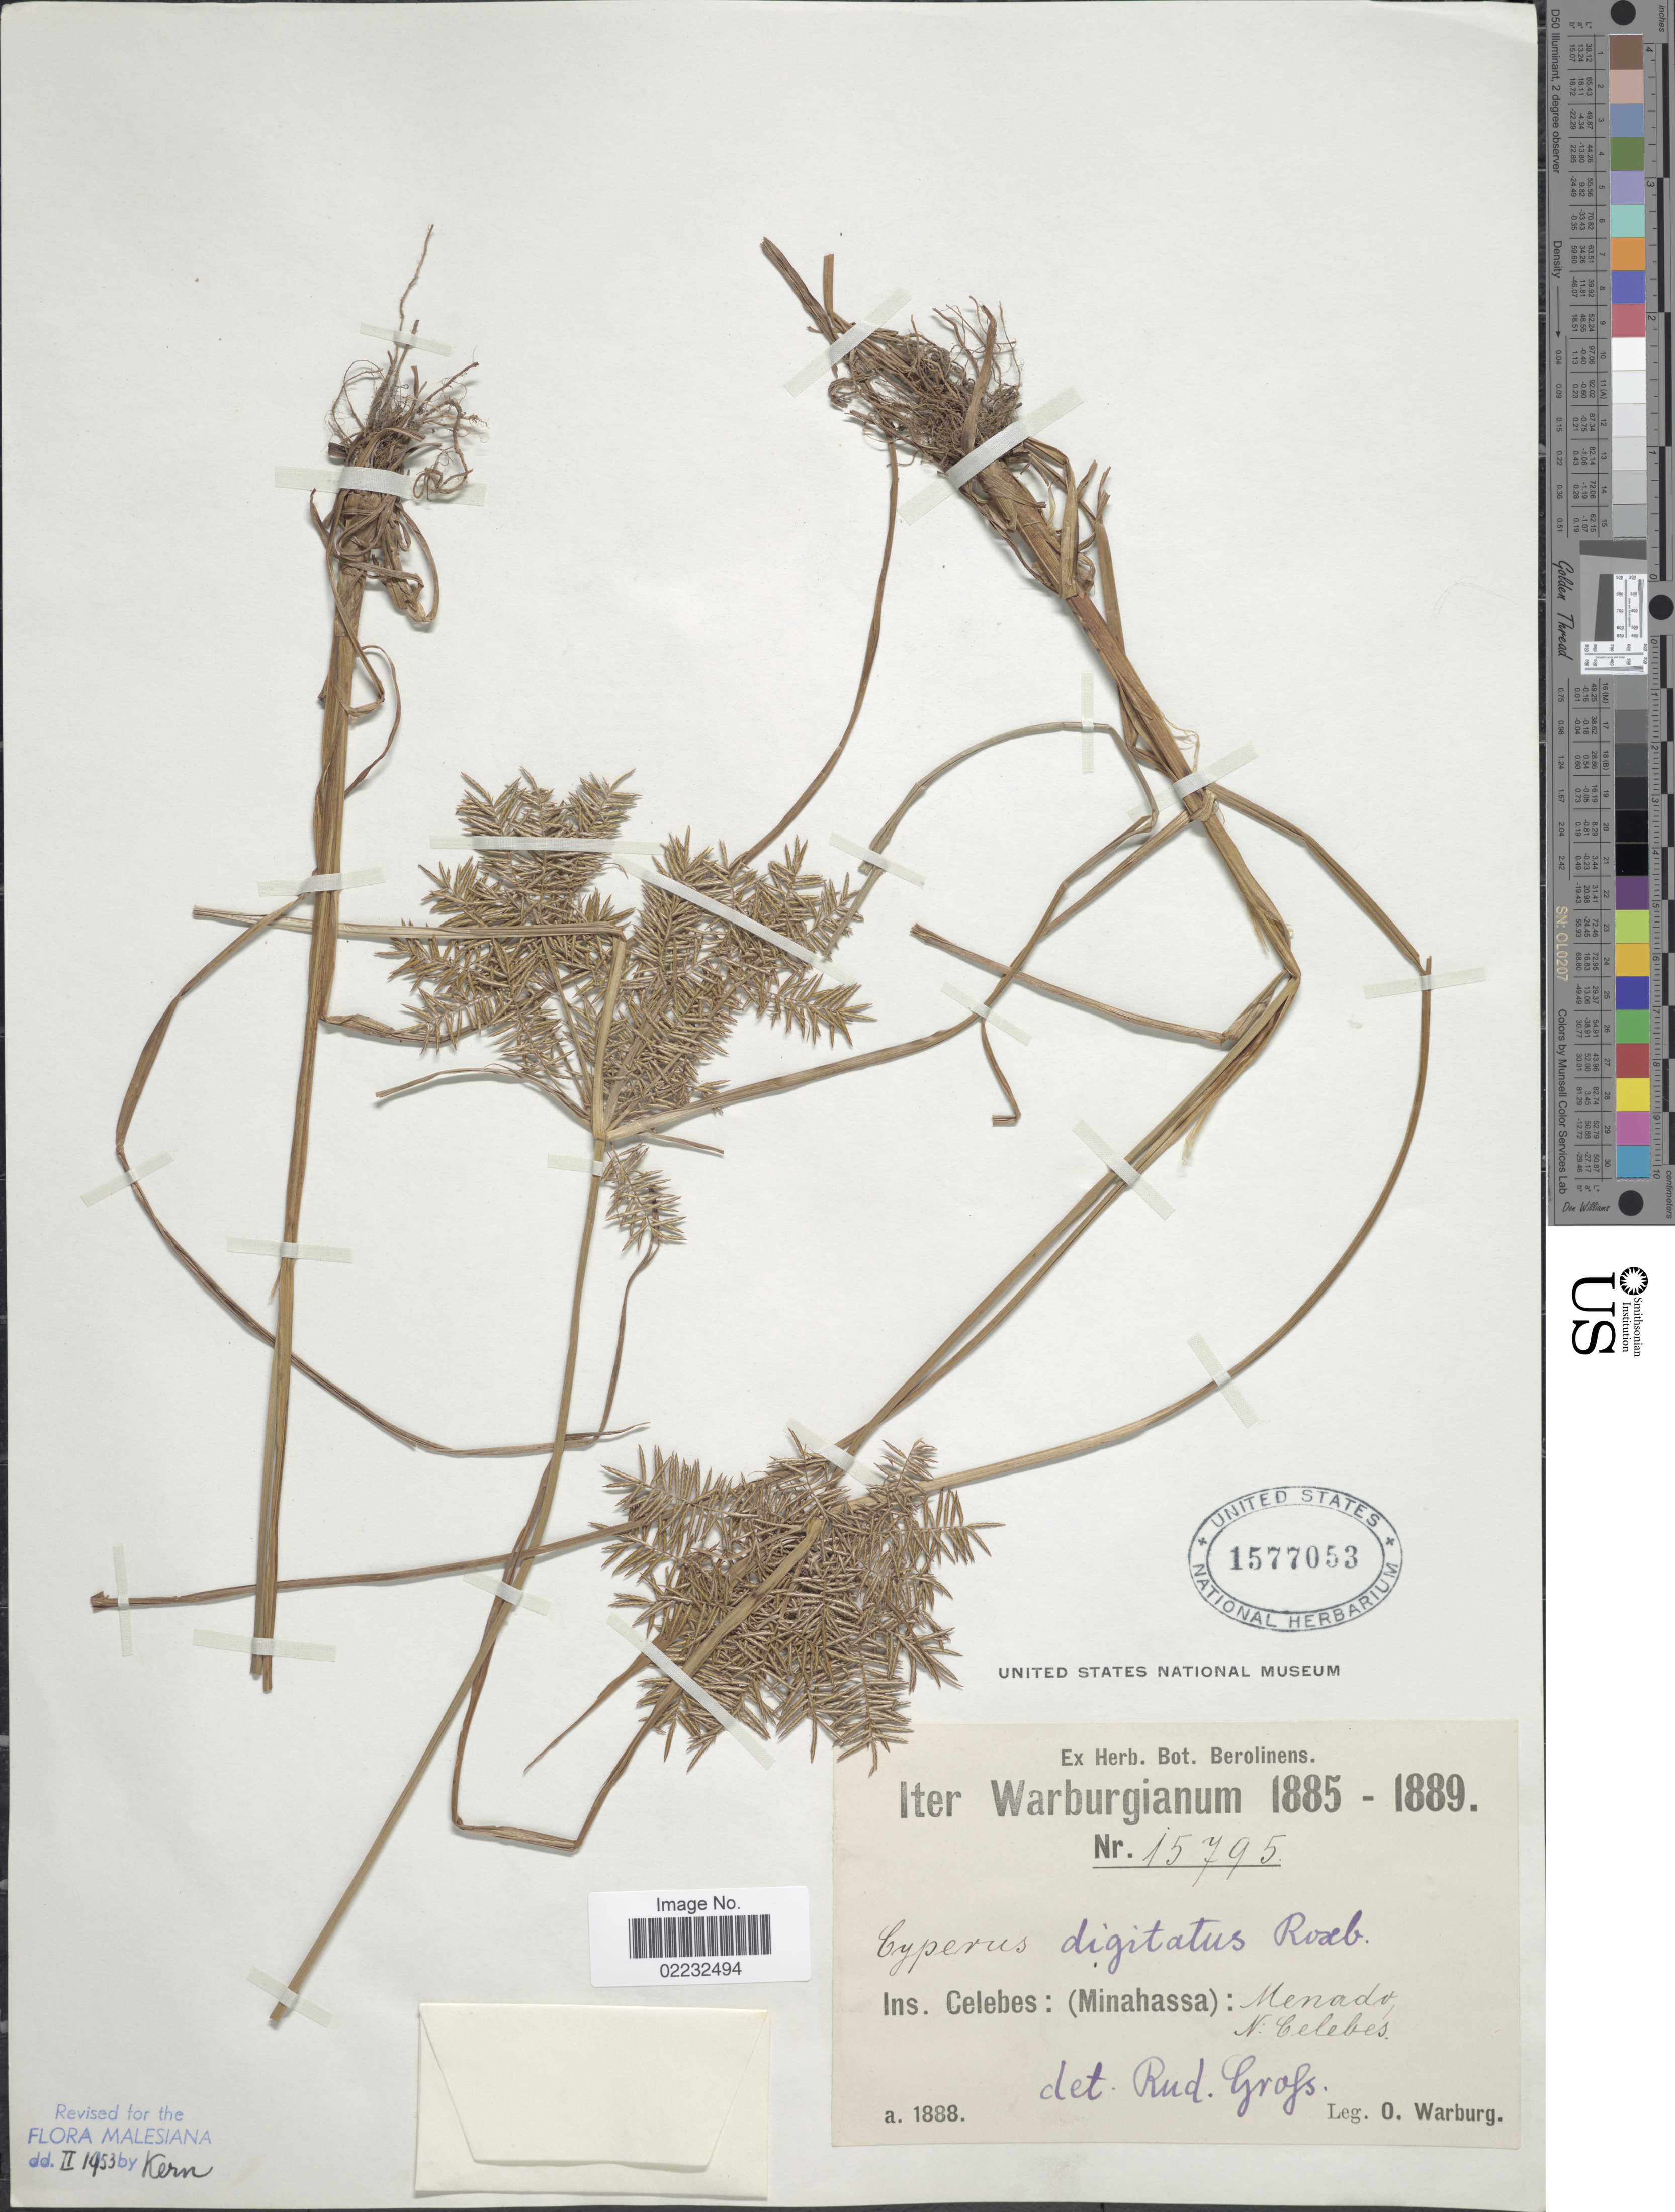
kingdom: Plantae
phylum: Tracheophyta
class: Liliopsida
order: Poales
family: Cyperaceae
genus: Cyperus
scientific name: Cyperus digitatus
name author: Roxb.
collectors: O. Warburg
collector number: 15795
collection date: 1888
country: Indonesia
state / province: Sulawesi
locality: Ins. Celebes: (Minahassa) : Menado, N. Celebes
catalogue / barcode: US 1577053